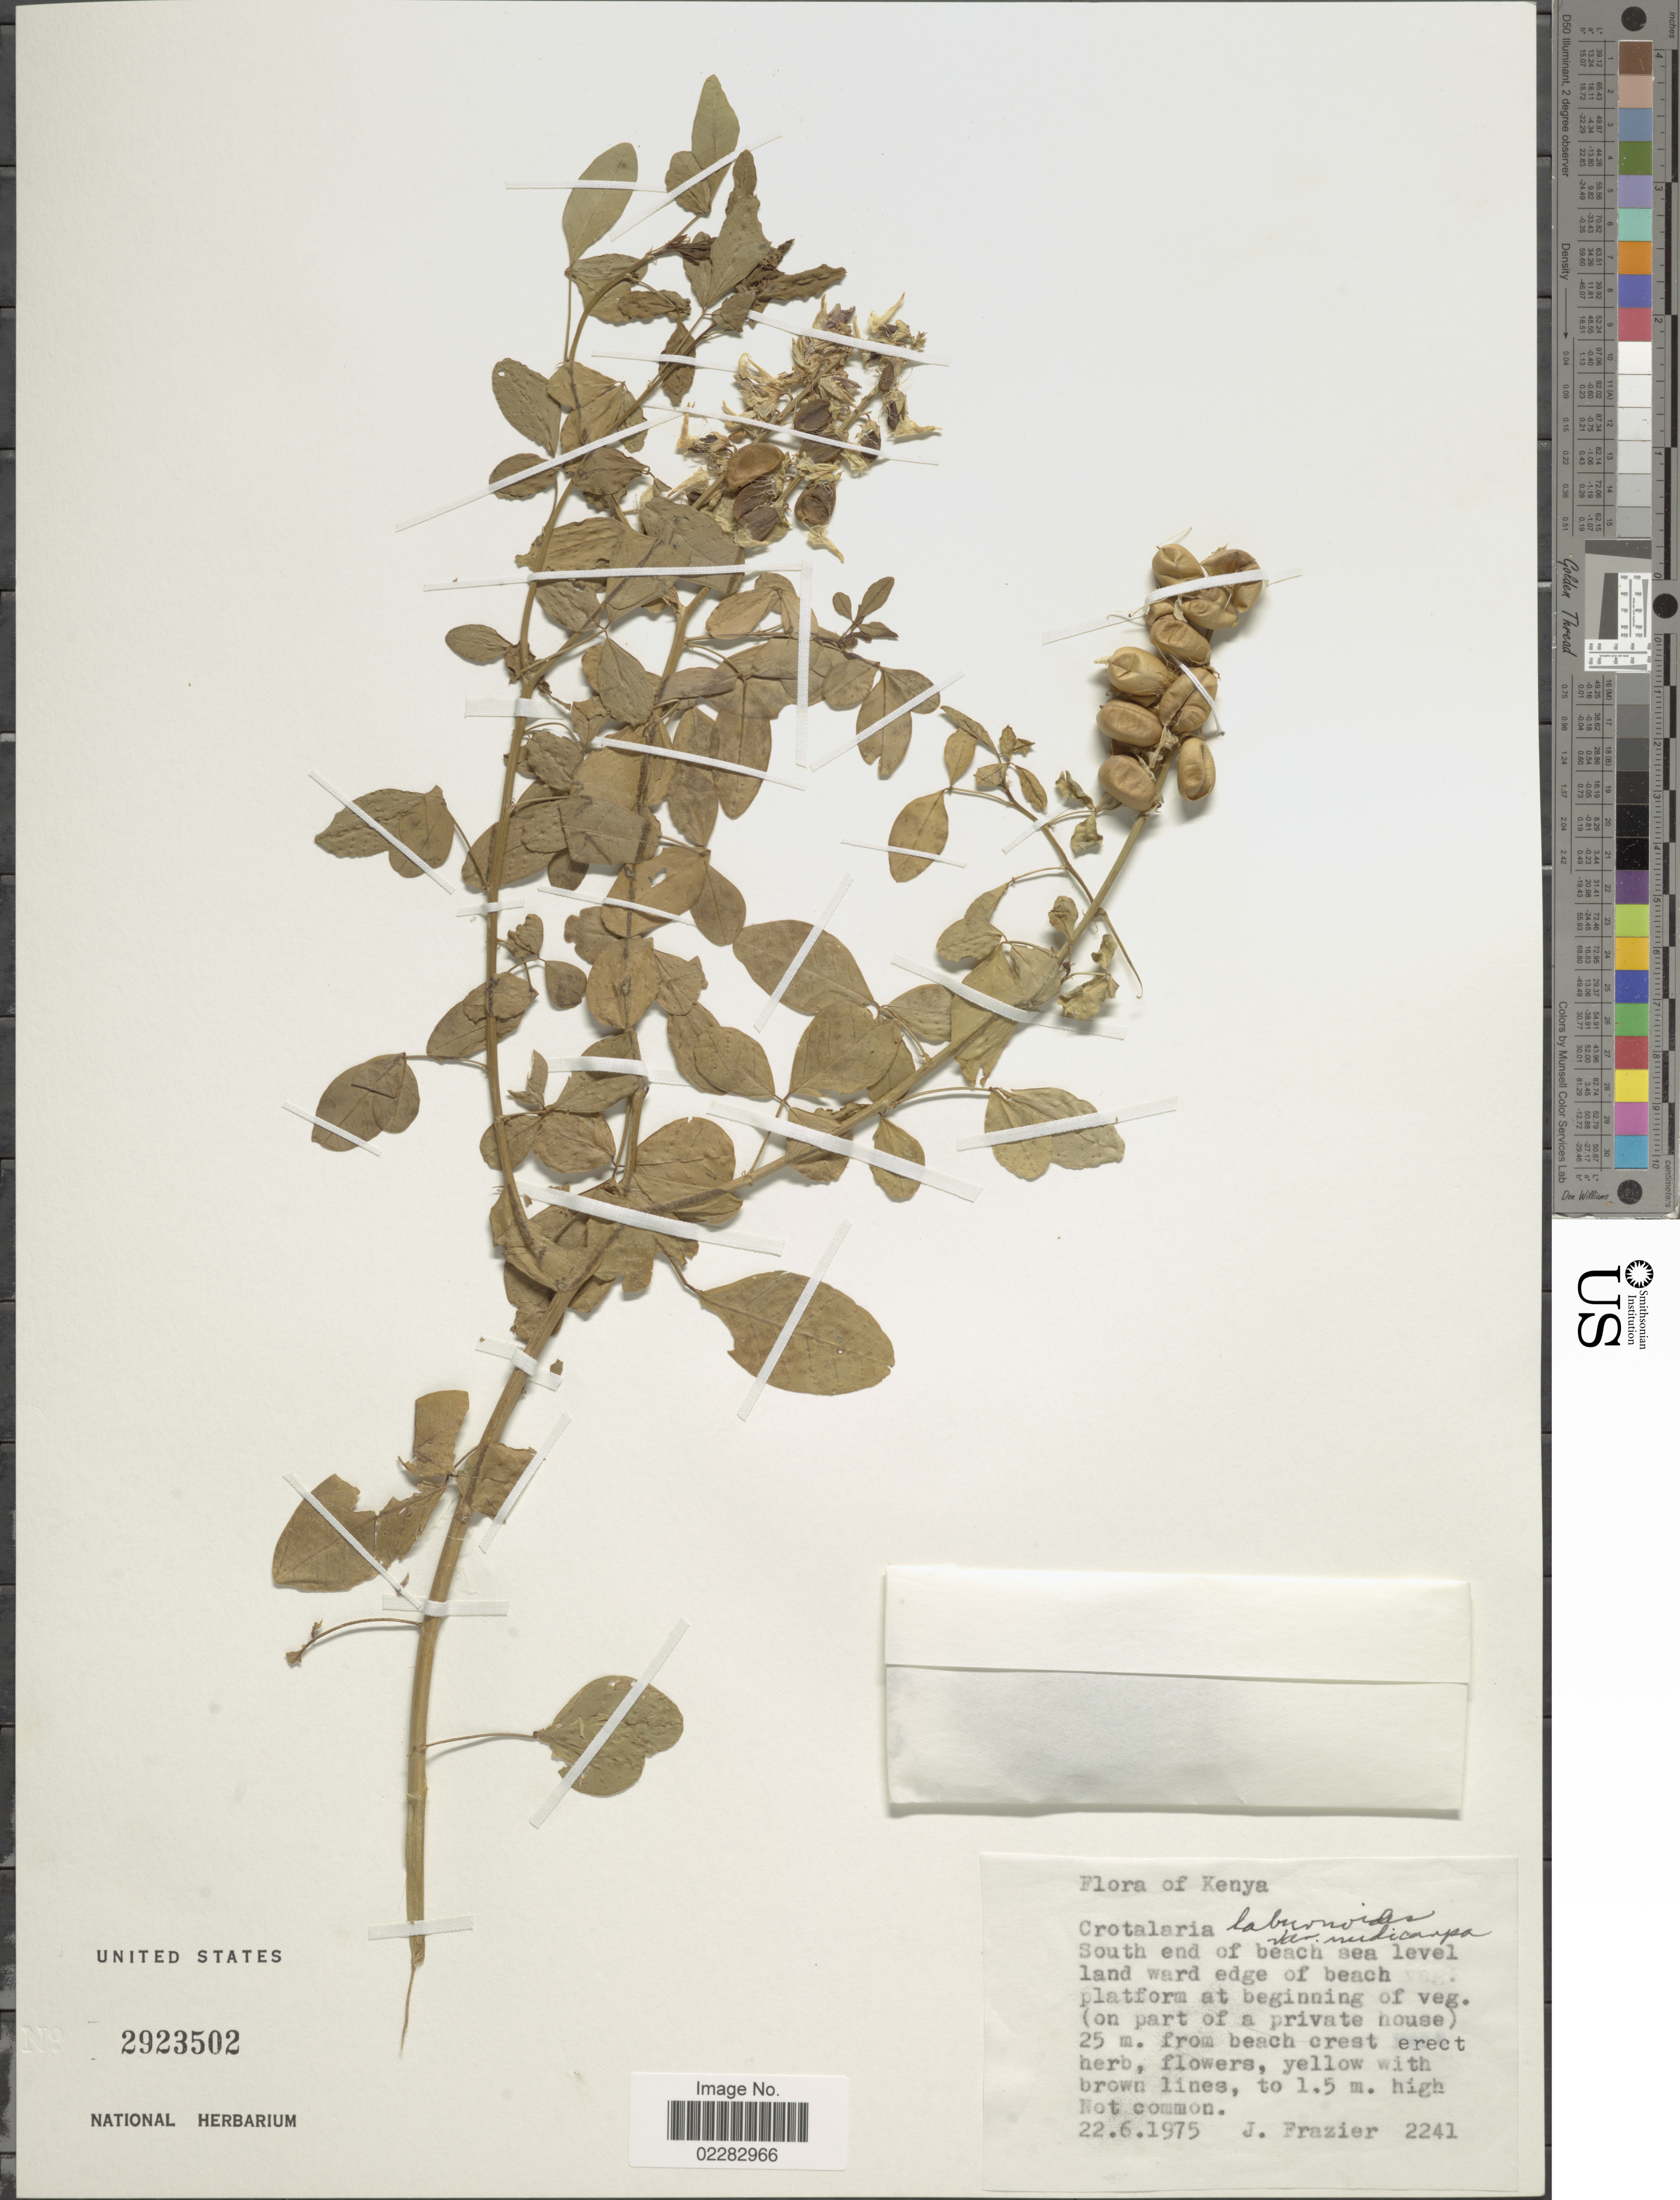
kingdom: Plantae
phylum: Tracheophyta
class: Magnoliopsida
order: Fabales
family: Fabaceae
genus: Crotalaria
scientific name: Crotalaria laburnoides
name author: Klotzsch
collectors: J. Frazier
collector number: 2241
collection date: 1975-06-22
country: Kenya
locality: South end of beach sea level land ward edge of beach, platform at beginning of veg. (on part of a private house), 25 m. from beach crest.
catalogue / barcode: US 2923502